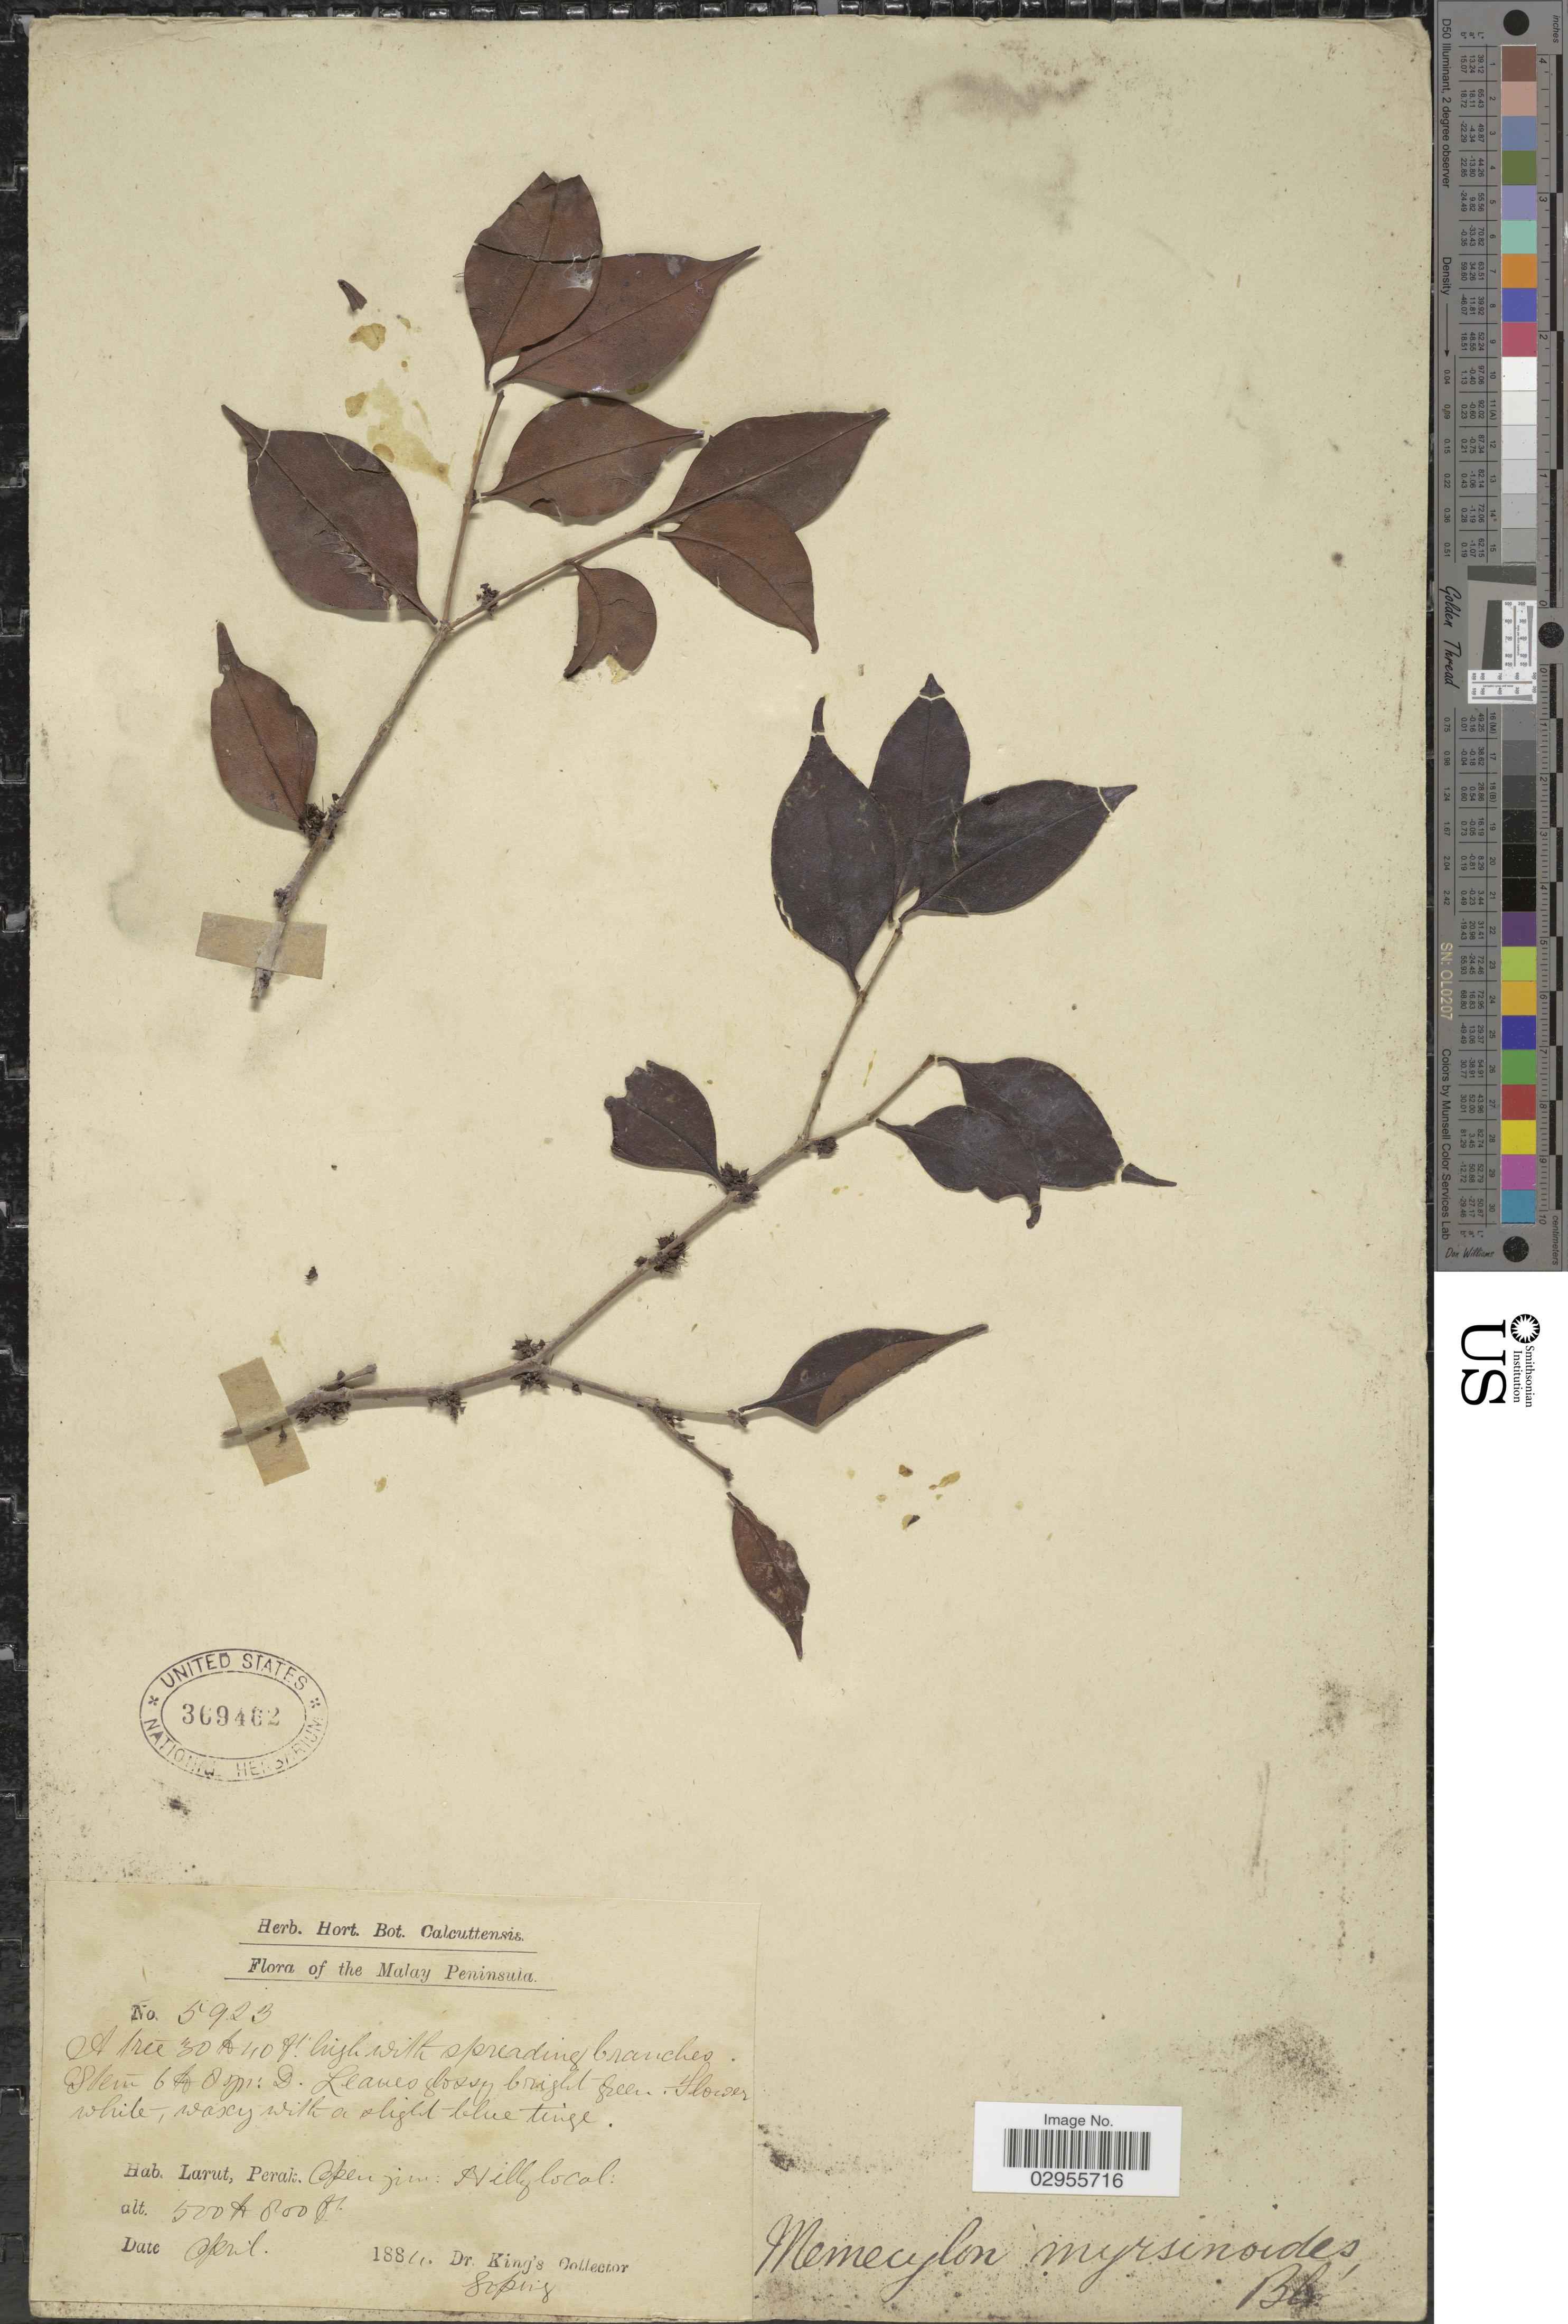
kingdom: Plantae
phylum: Tracheophyta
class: Magnoliopsida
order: Myrtales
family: Melastomataceae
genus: Memecylon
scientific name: Memecylon myrsinoides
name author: Naudin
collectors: Dr. King's collector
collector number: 5923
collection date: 1884-04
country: Malaysia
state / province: Perak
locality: Malay Peninsula, Larut.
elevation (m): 152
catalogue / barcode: US 369462